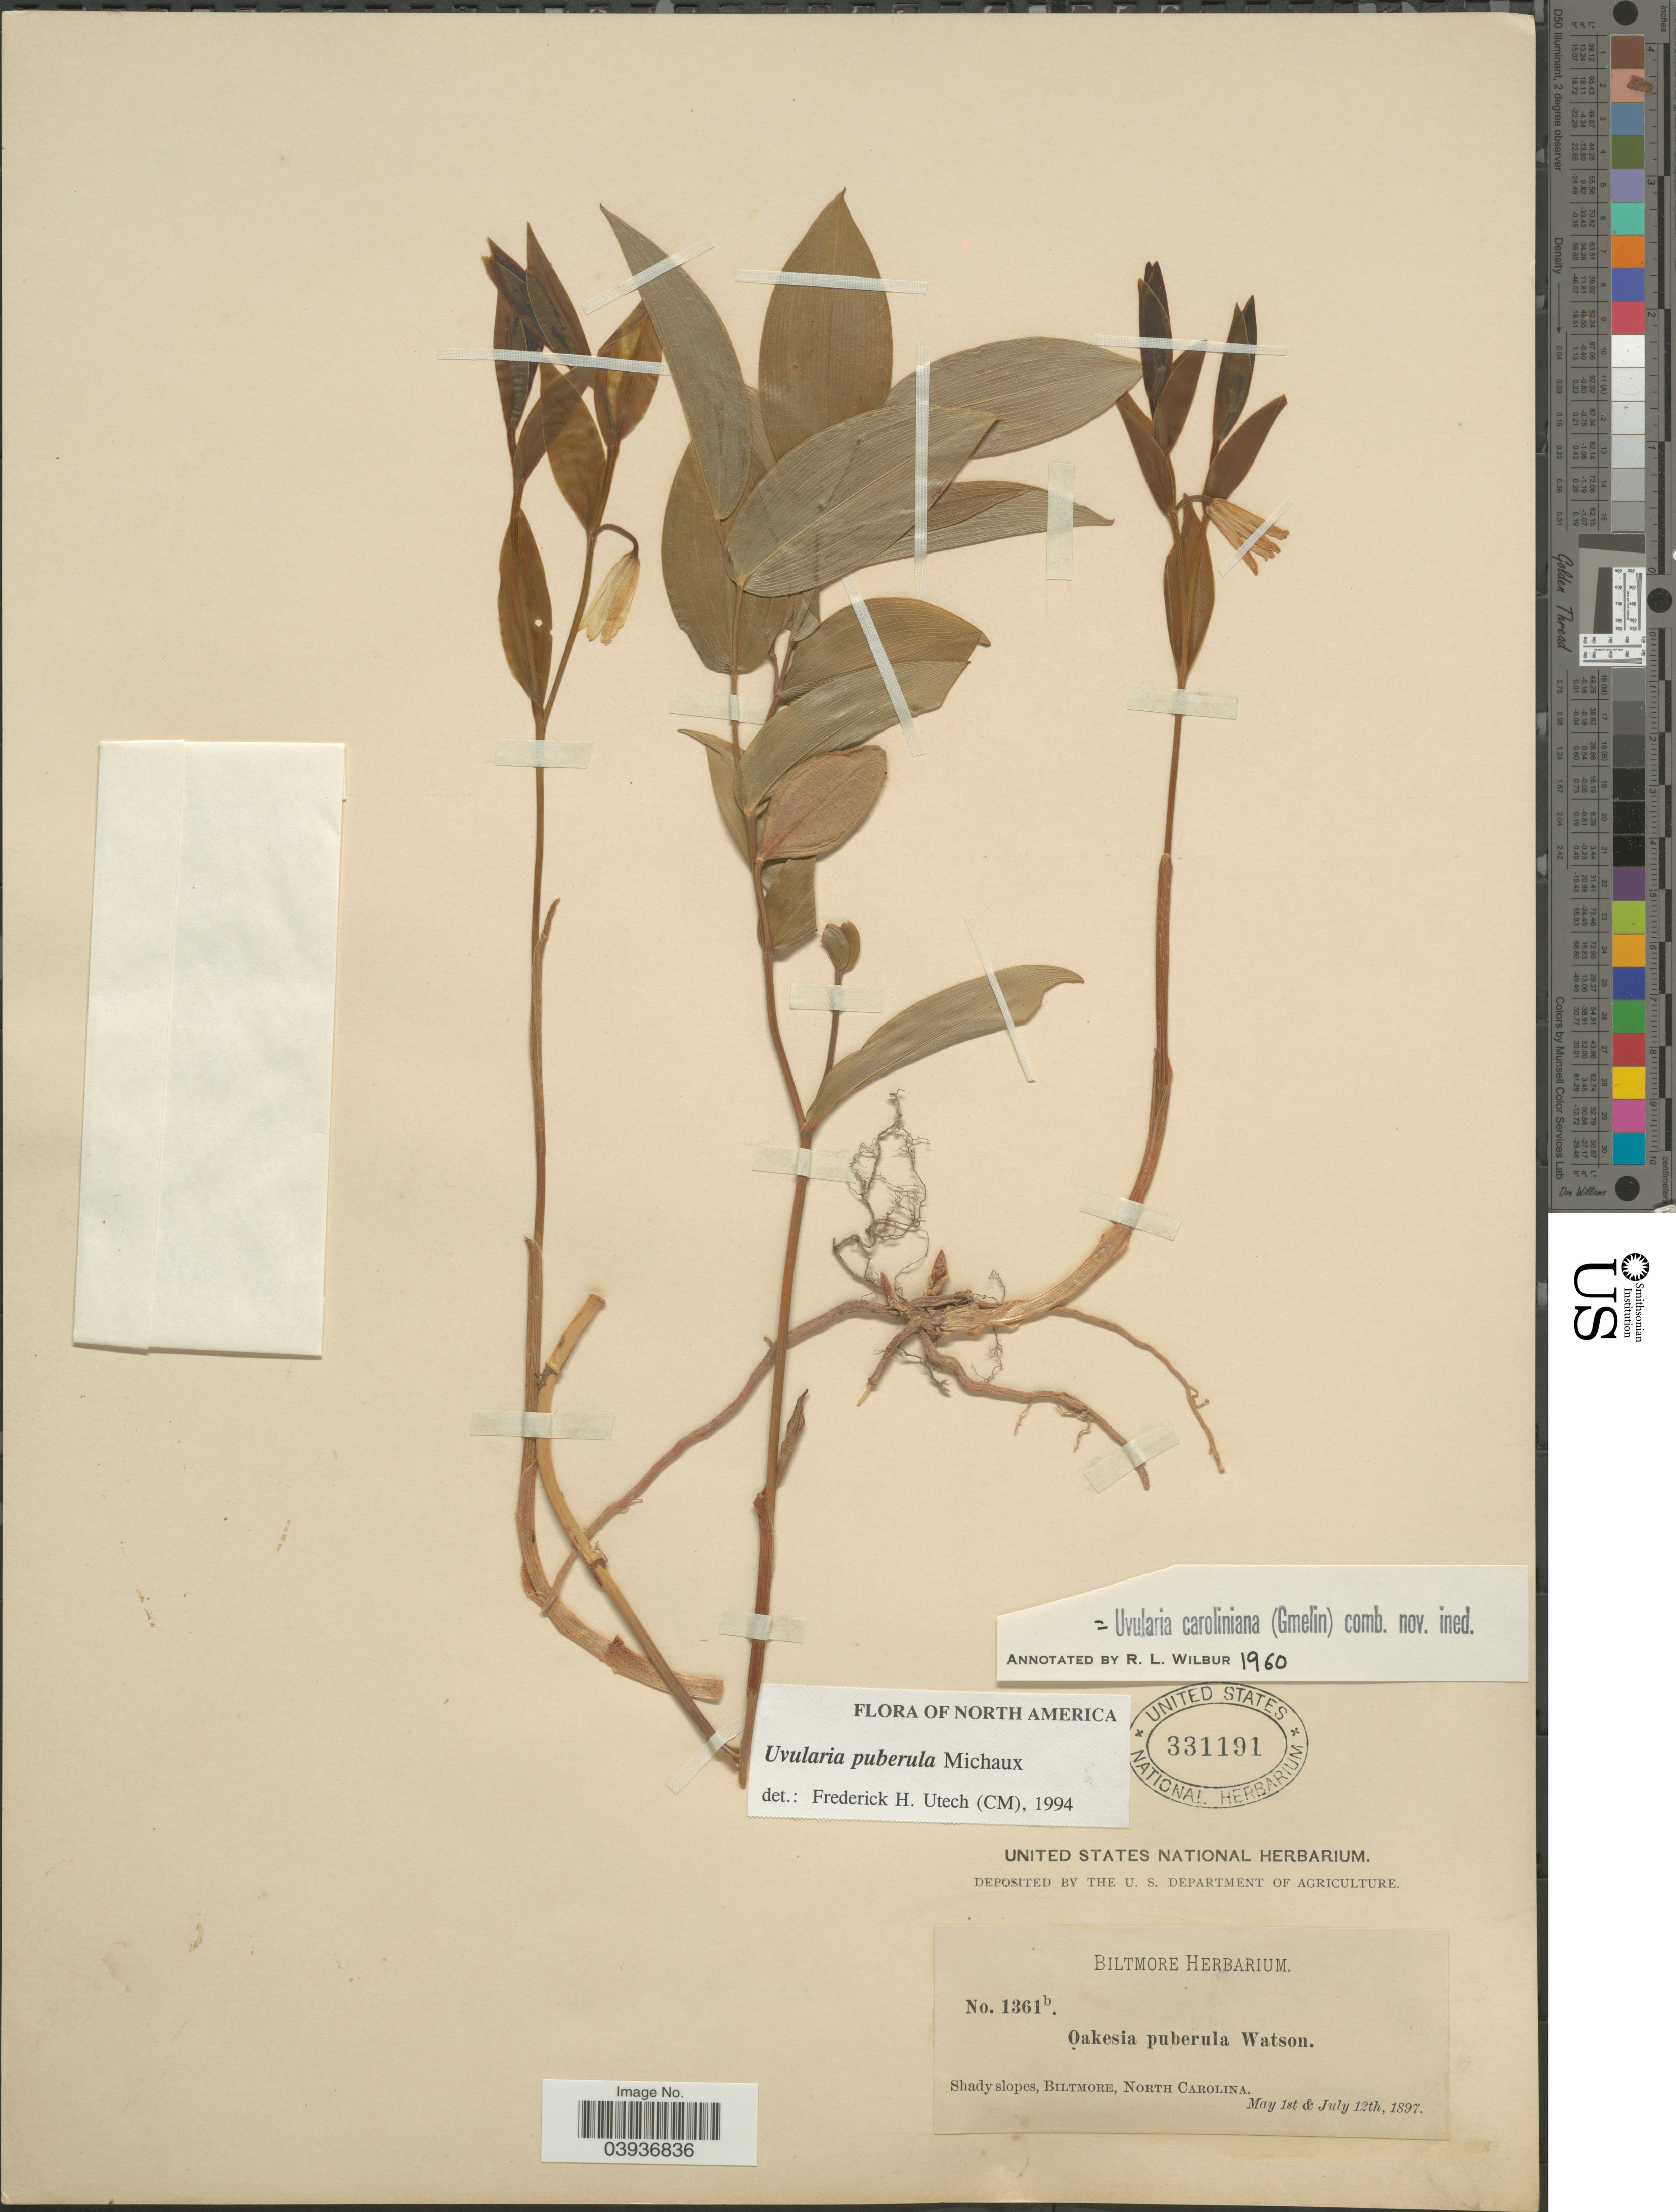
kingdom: Plantae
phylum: Tracheophyta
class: Liliopsida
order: Liliales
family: Colchicaceae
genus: Uvularia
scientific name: Uvularia puberula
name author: Michx.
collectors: ex herb. Biltmore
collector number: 1361b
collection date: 1897-05-01/1897-07-12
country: United States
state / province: North Carolina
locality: Biltmore.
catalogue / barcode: US 331191